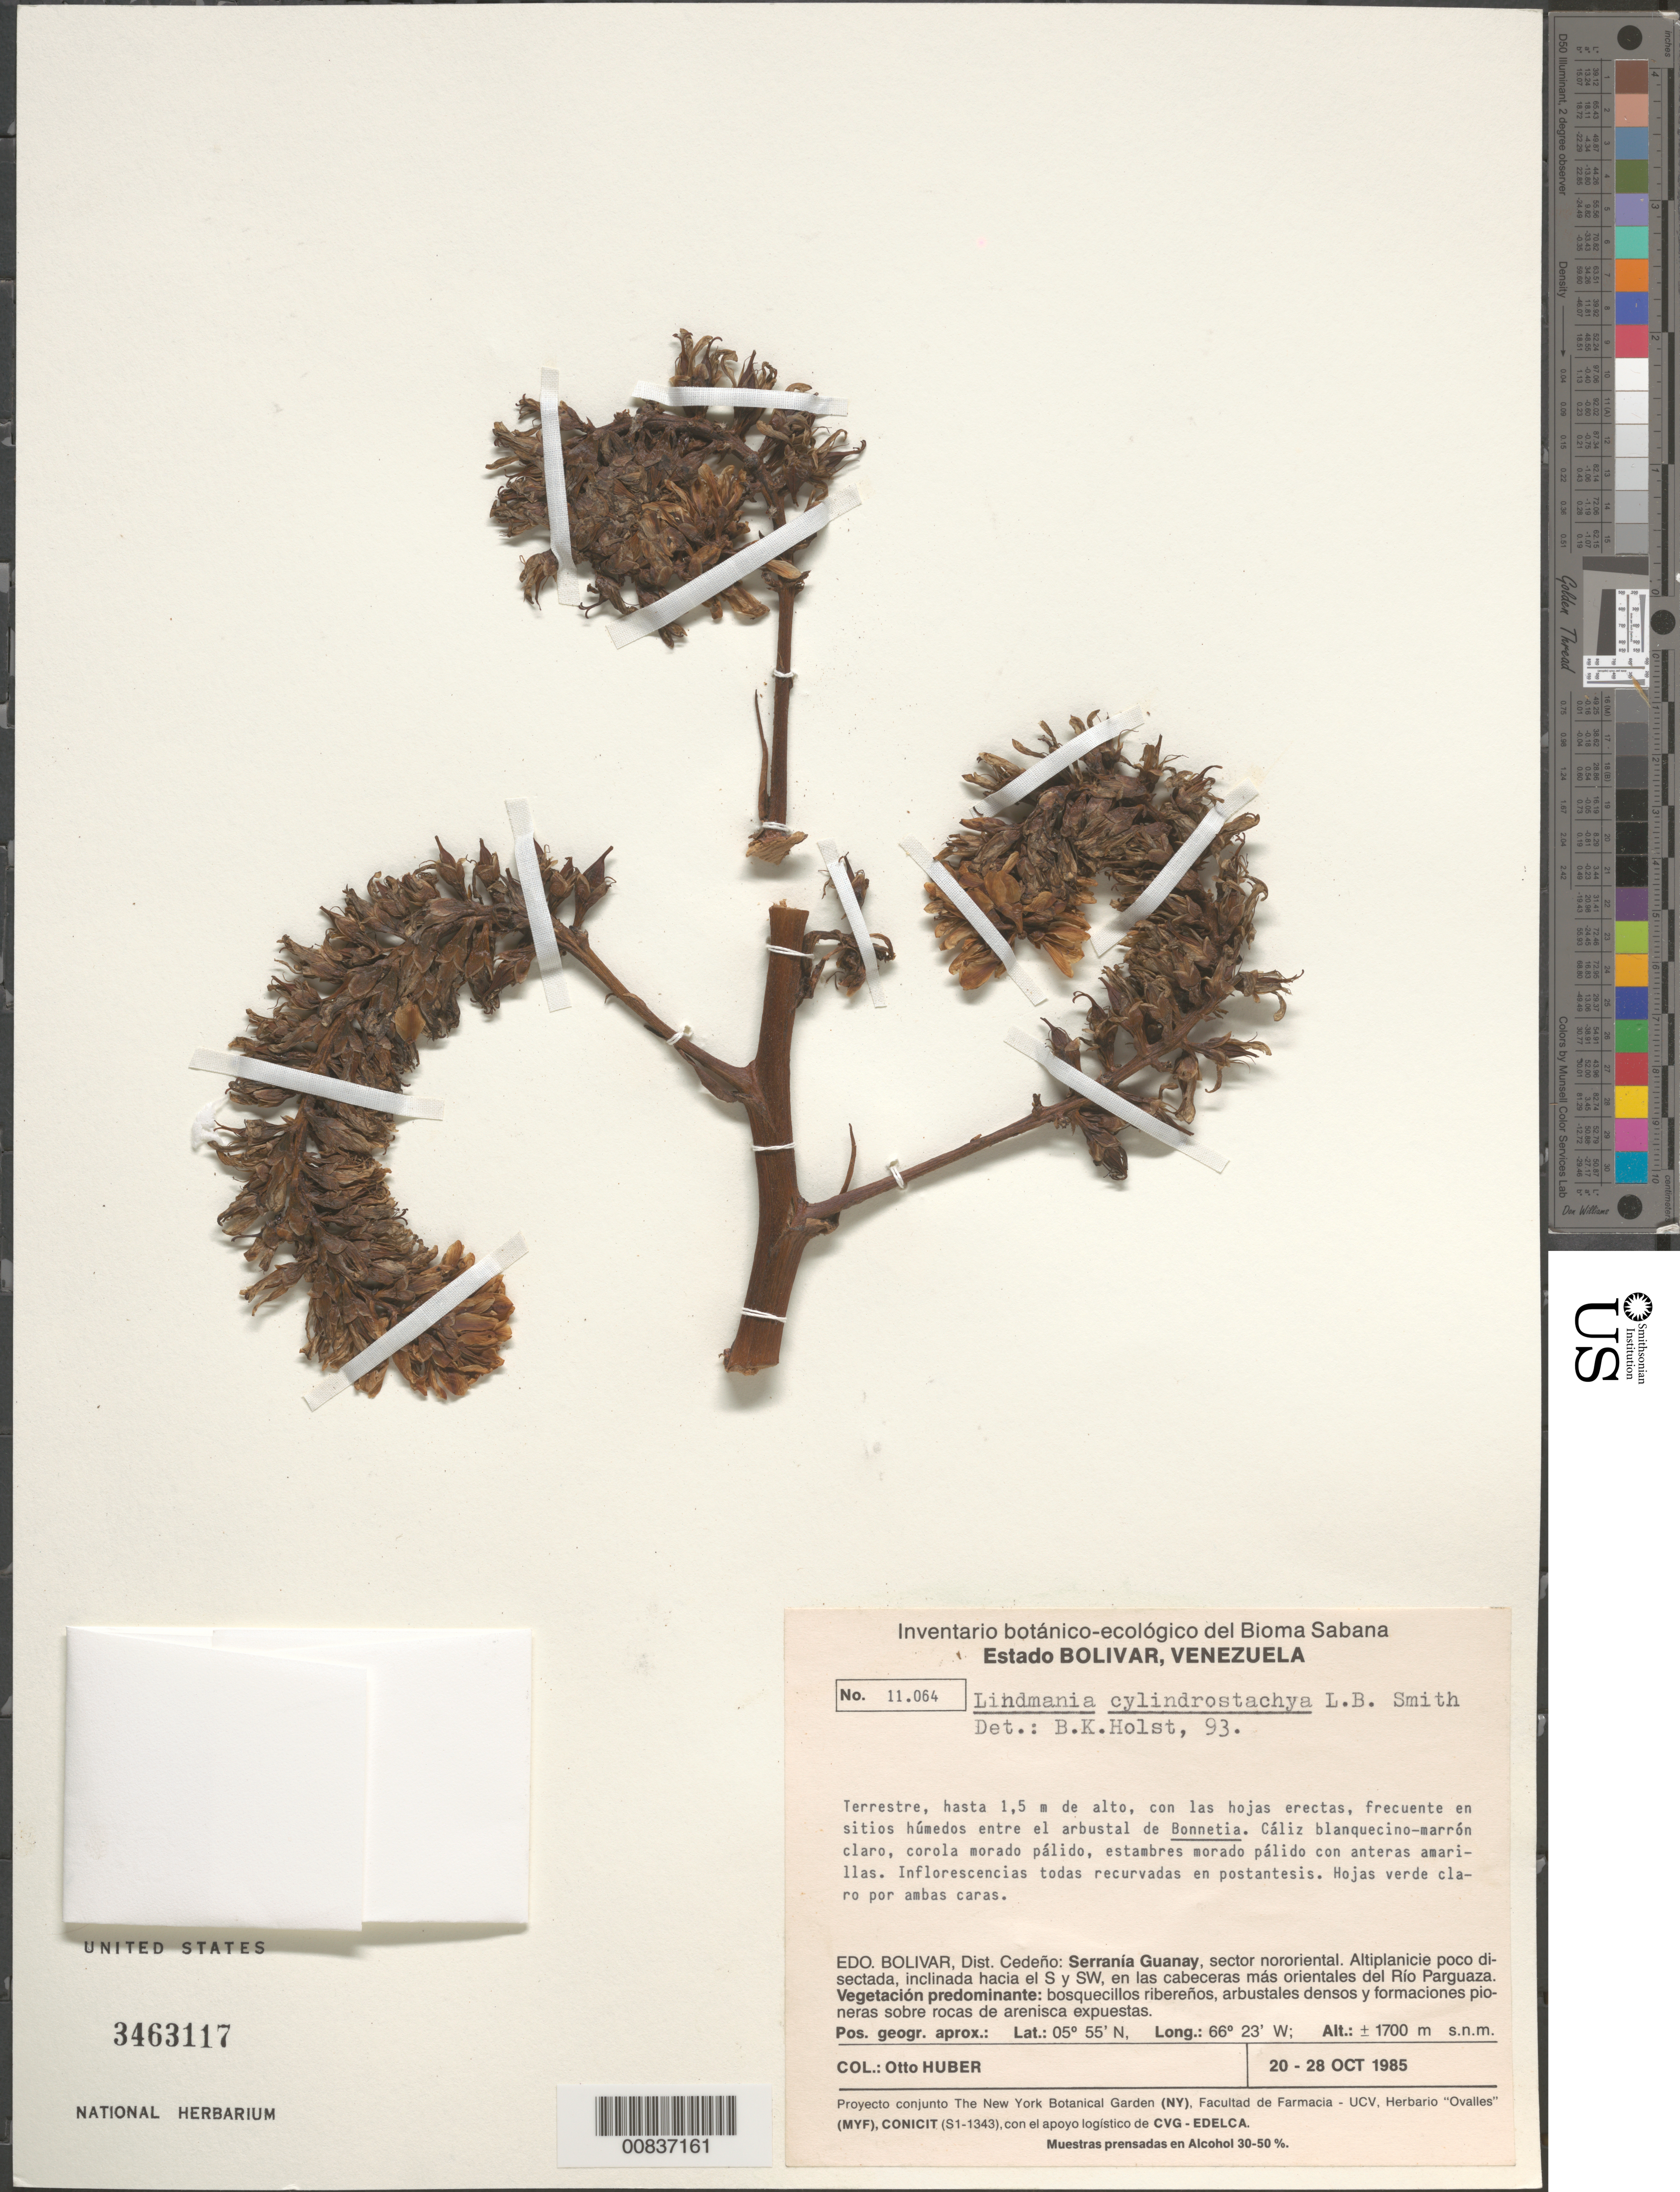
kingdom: Plantae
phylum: Tracheophyta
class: Liliopsida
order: Poales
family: Bromeliaceae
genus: Lindmania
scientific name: Lindmania cylindrostachya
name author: L.B. Sm.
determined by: Holst, Bruce K.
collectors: O. Huber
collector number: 11064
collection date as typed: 20-Oct-85 to 28-Oct-85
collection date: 1985-10-20/1985-10-28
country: Venezuela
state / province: Bolívar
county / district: Cedeño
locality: Serrania Guanay, sector nororiental; orientales del Río Parguaza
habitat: Sitios húmedos entre el arbustal de Bonnetia. Bosquecillos ribereños, arbustales densos y formaciónes pioneras sobre rocas de arenisca expuestas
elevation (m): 1700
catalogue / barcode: US 3463117